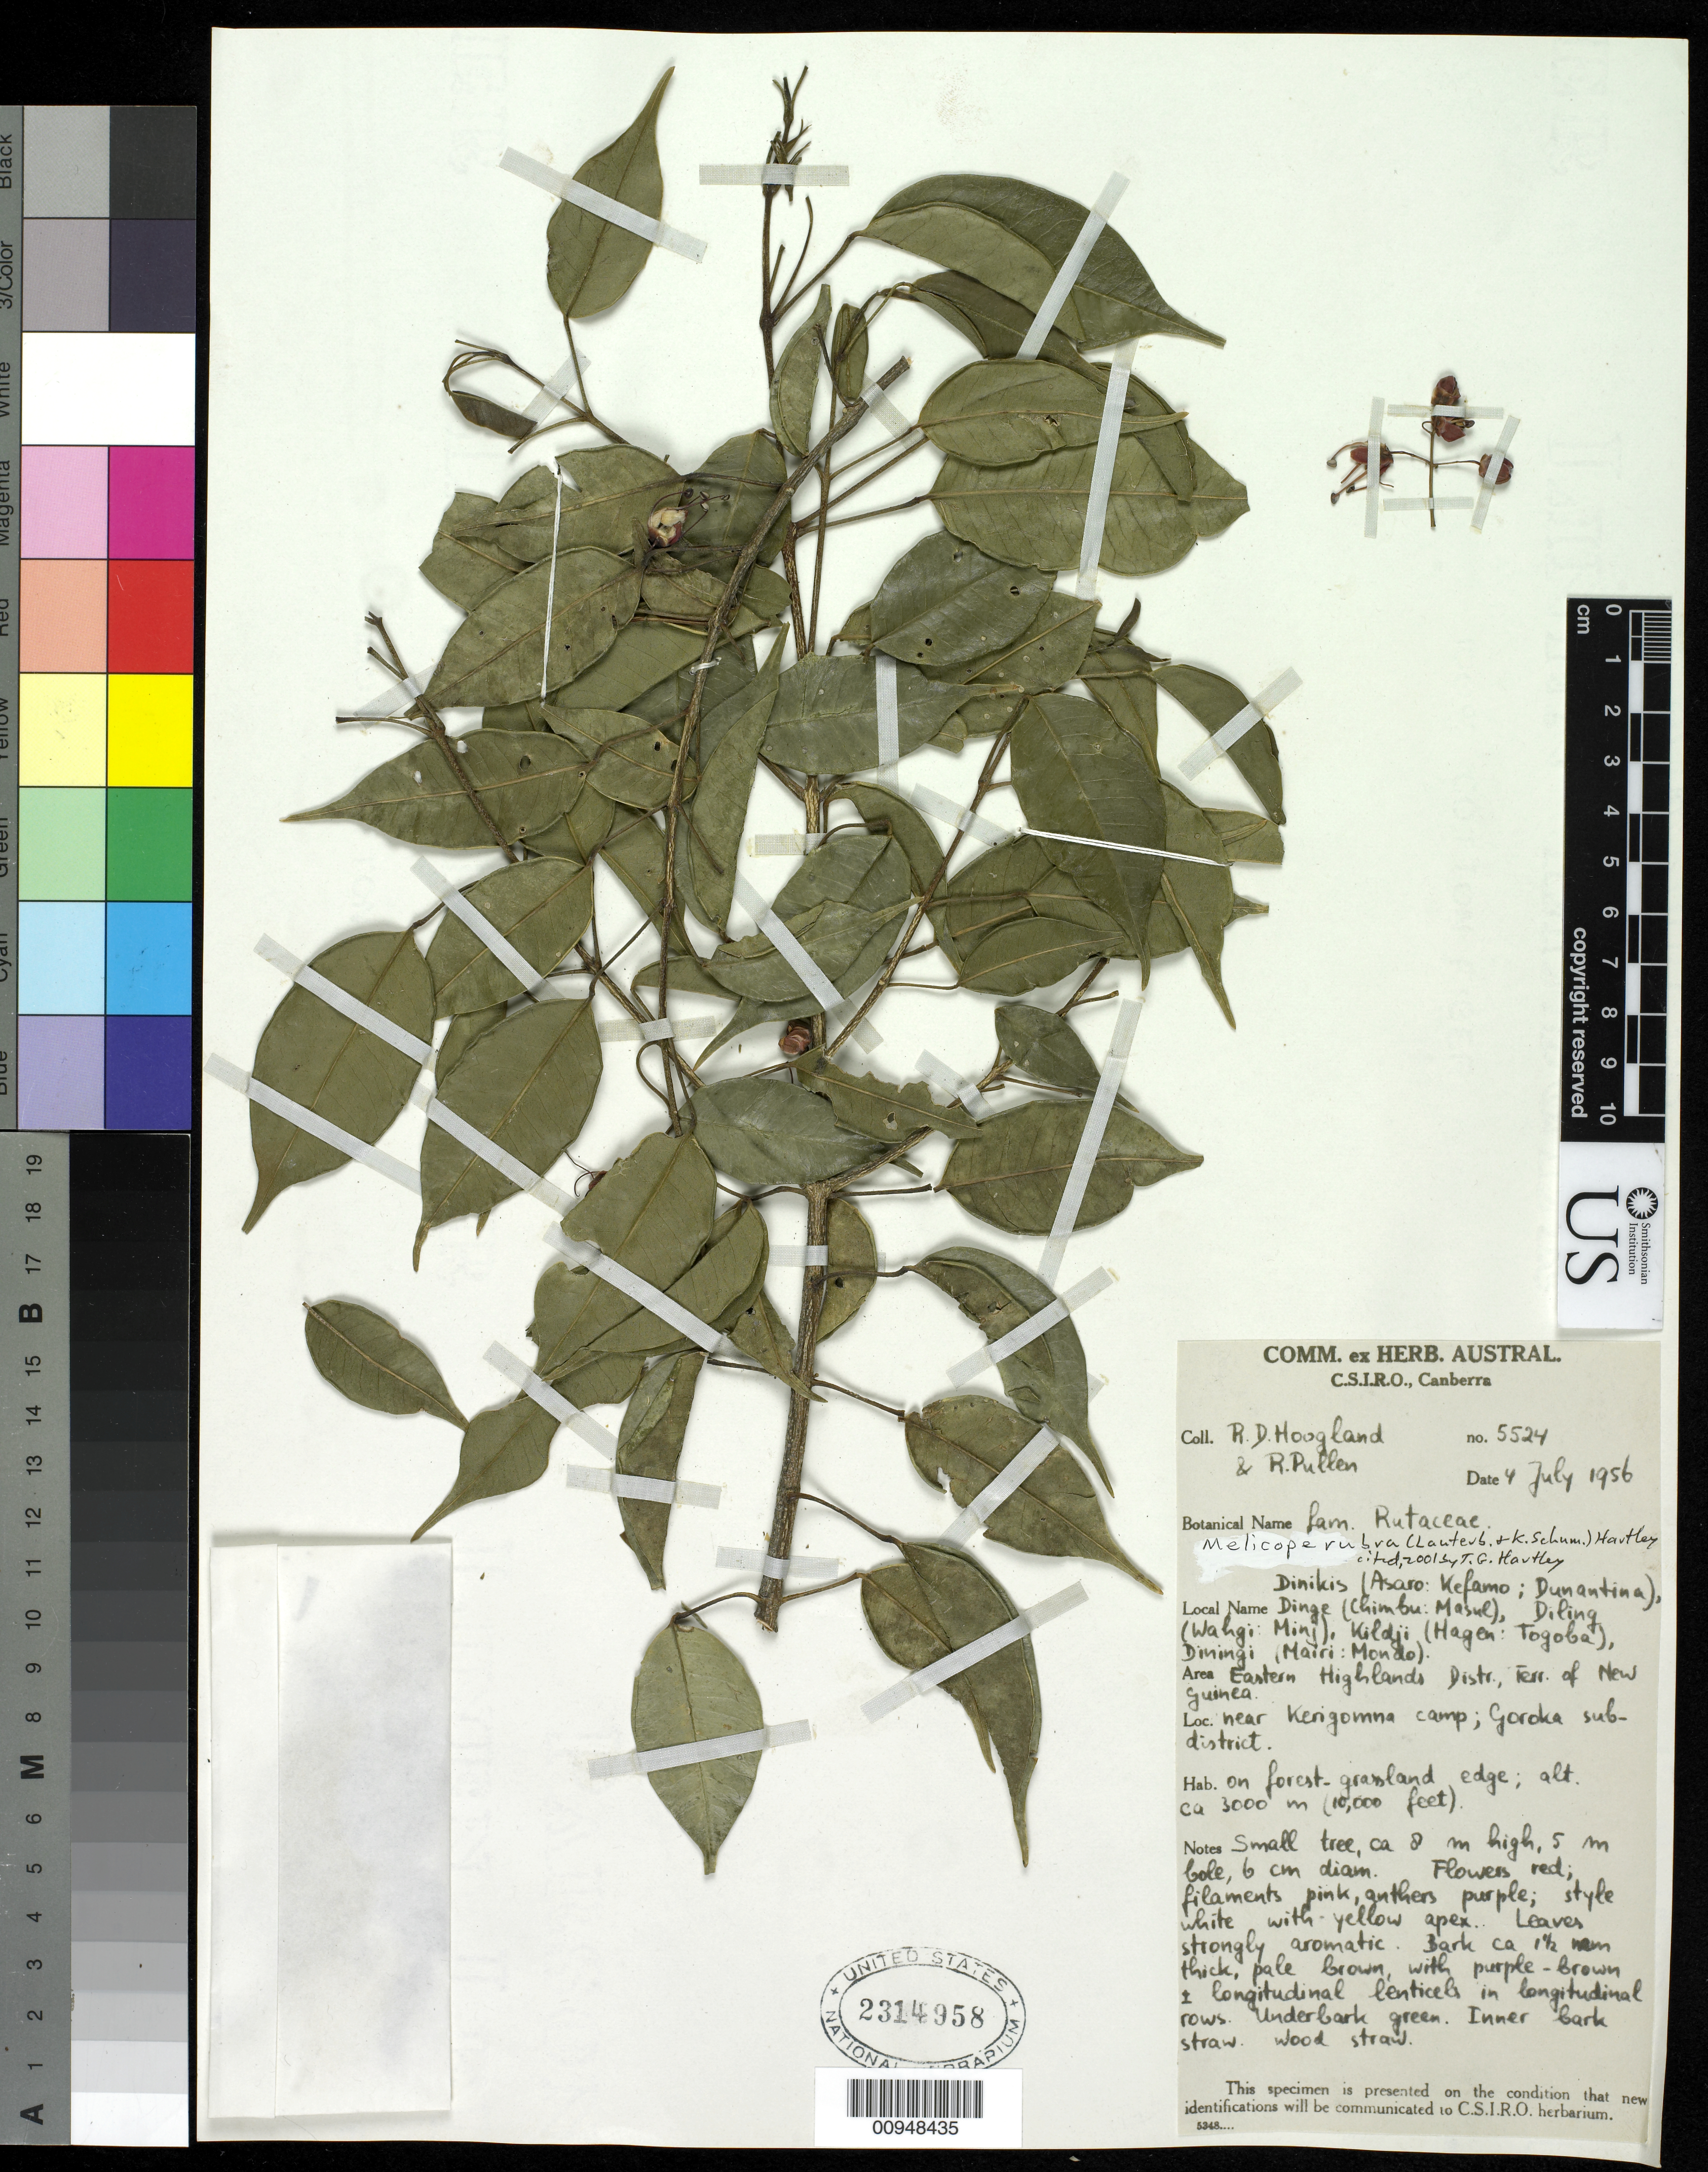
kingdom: Plantae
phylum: Tracheophyta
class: Magnoliopsida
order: Sapindales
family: Rutaceae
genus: Melicope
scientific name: Melicope rubra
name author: (Lauterb. & K. Schum.) T.G. Hartley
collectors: R. D. Hoogland & R. Pullen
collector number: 5524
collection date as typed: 04 Jul 1956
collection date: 1956-07-04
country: Papua New Guinea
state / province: Eastern Highlands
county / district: Goroka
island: New Guinea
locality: near Kengomna camp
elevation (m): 3000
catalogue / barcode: US 2314958